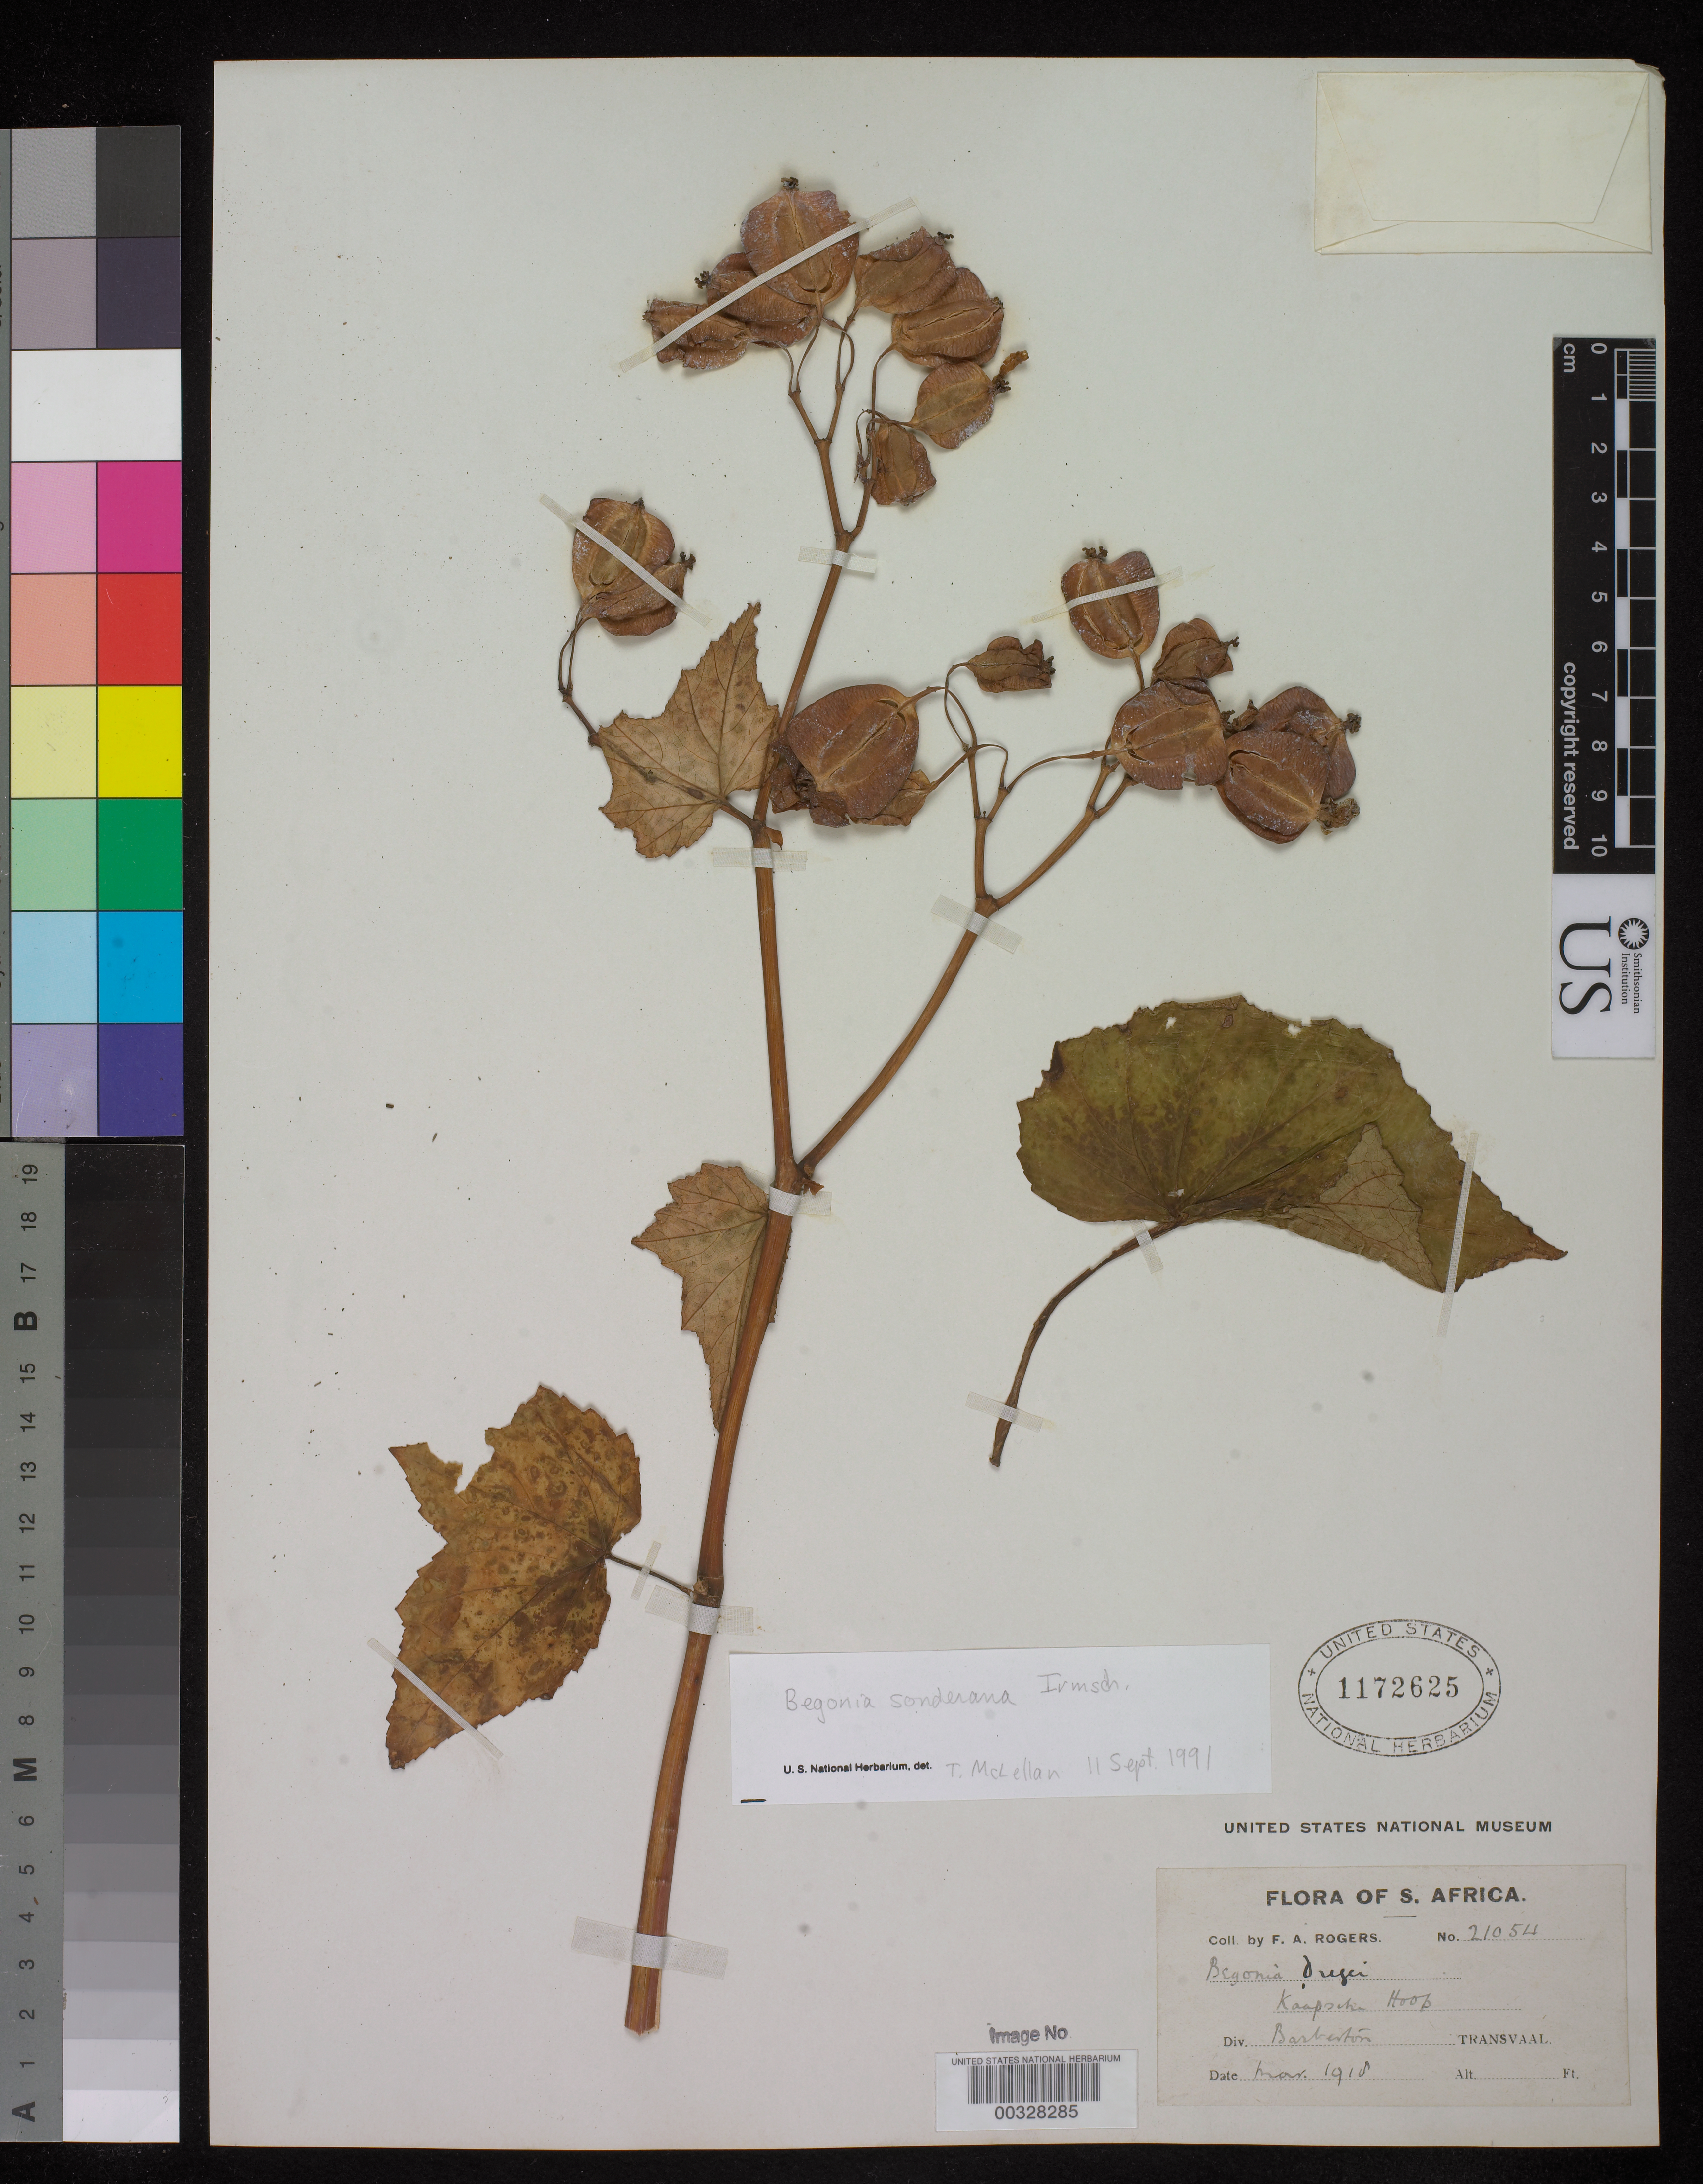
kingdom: Plantae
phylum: Tracheophyta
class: Magnoliopsida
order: Cucurbitales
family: Begoniaceae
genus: Begonia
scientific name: Begonia sonderana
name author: Irmsch.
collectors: F. A. Rogers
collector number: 21054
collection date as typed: Mar 1915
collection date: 1915-03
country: South Africa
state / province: Mpumalanga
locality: Barberton, Kaapschi Hoop. Transvaal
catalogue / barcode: US 1172625